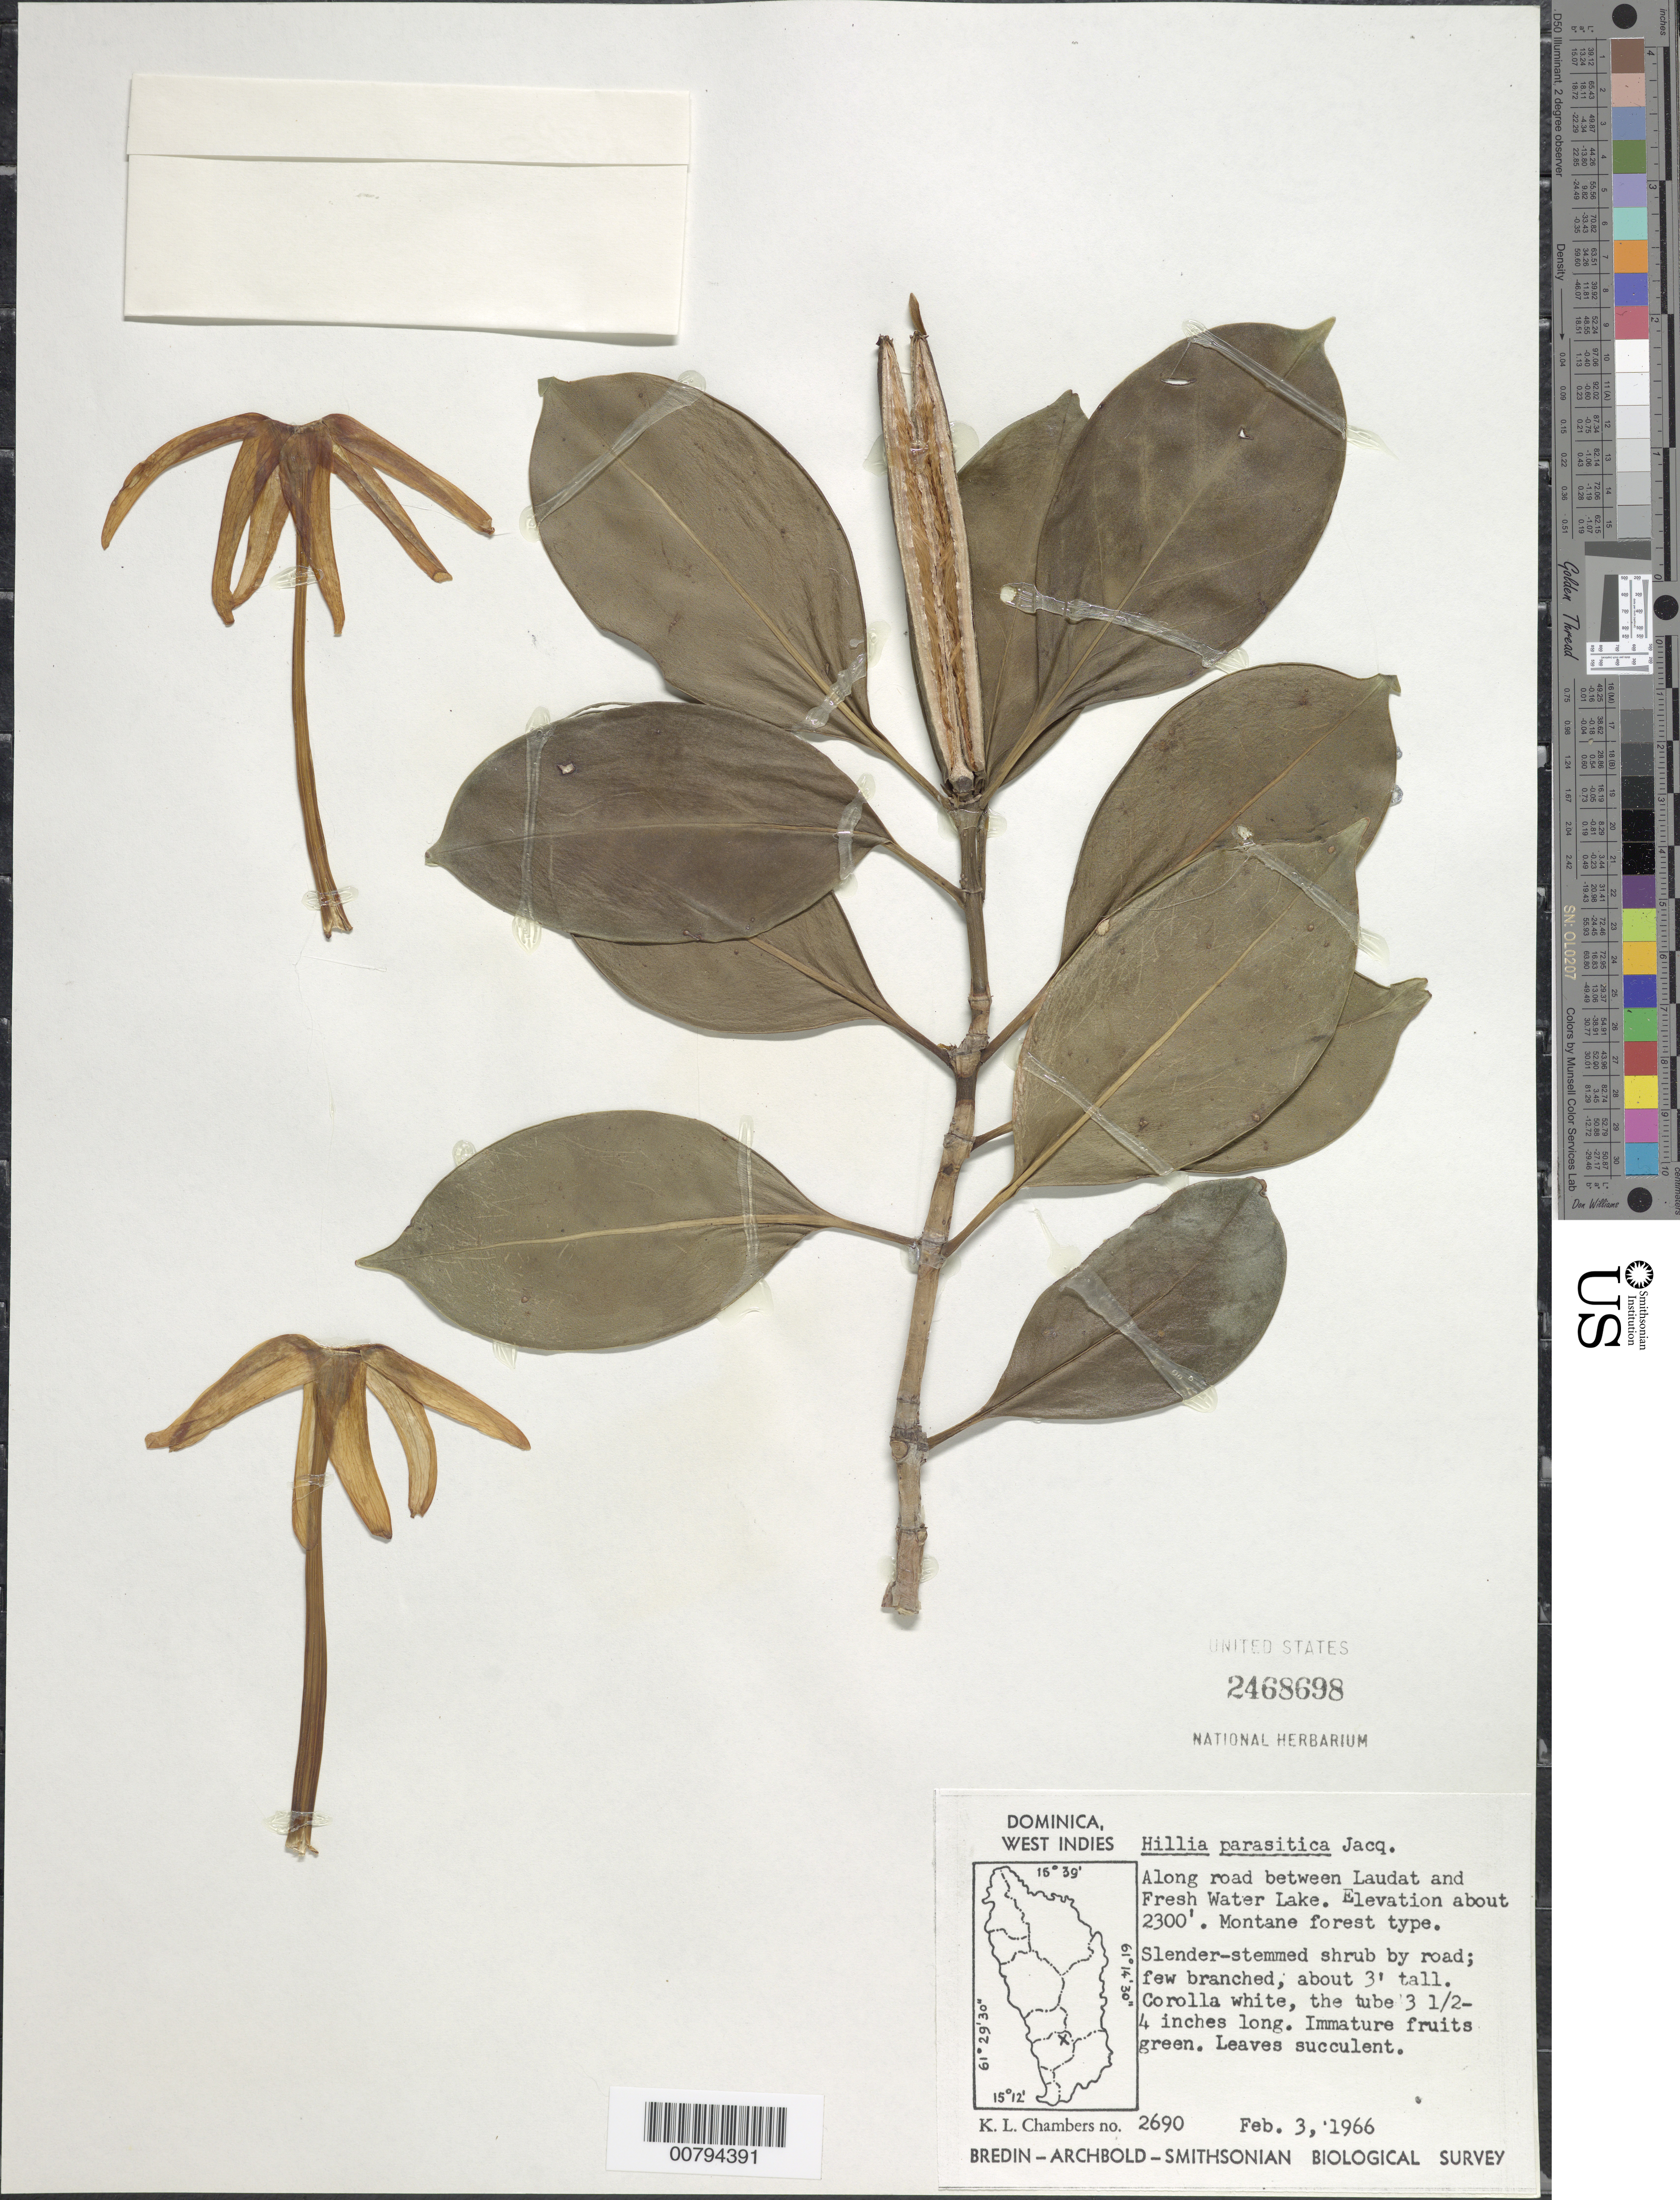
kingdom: Plantae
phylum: Tracheophyta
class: Magnoliopsida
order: Gentianales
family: Rubiaceae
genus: Hillia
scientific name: Hillia parasitica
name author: Jacq.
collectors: K. L. Chambers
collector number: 2690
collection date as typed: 03 Feb 1966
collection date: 1966-02-03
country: Dominica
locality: Along road between Laudat and Fresh Water Lake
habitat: Montane forest along road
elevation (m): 701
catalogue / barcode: US 2468698